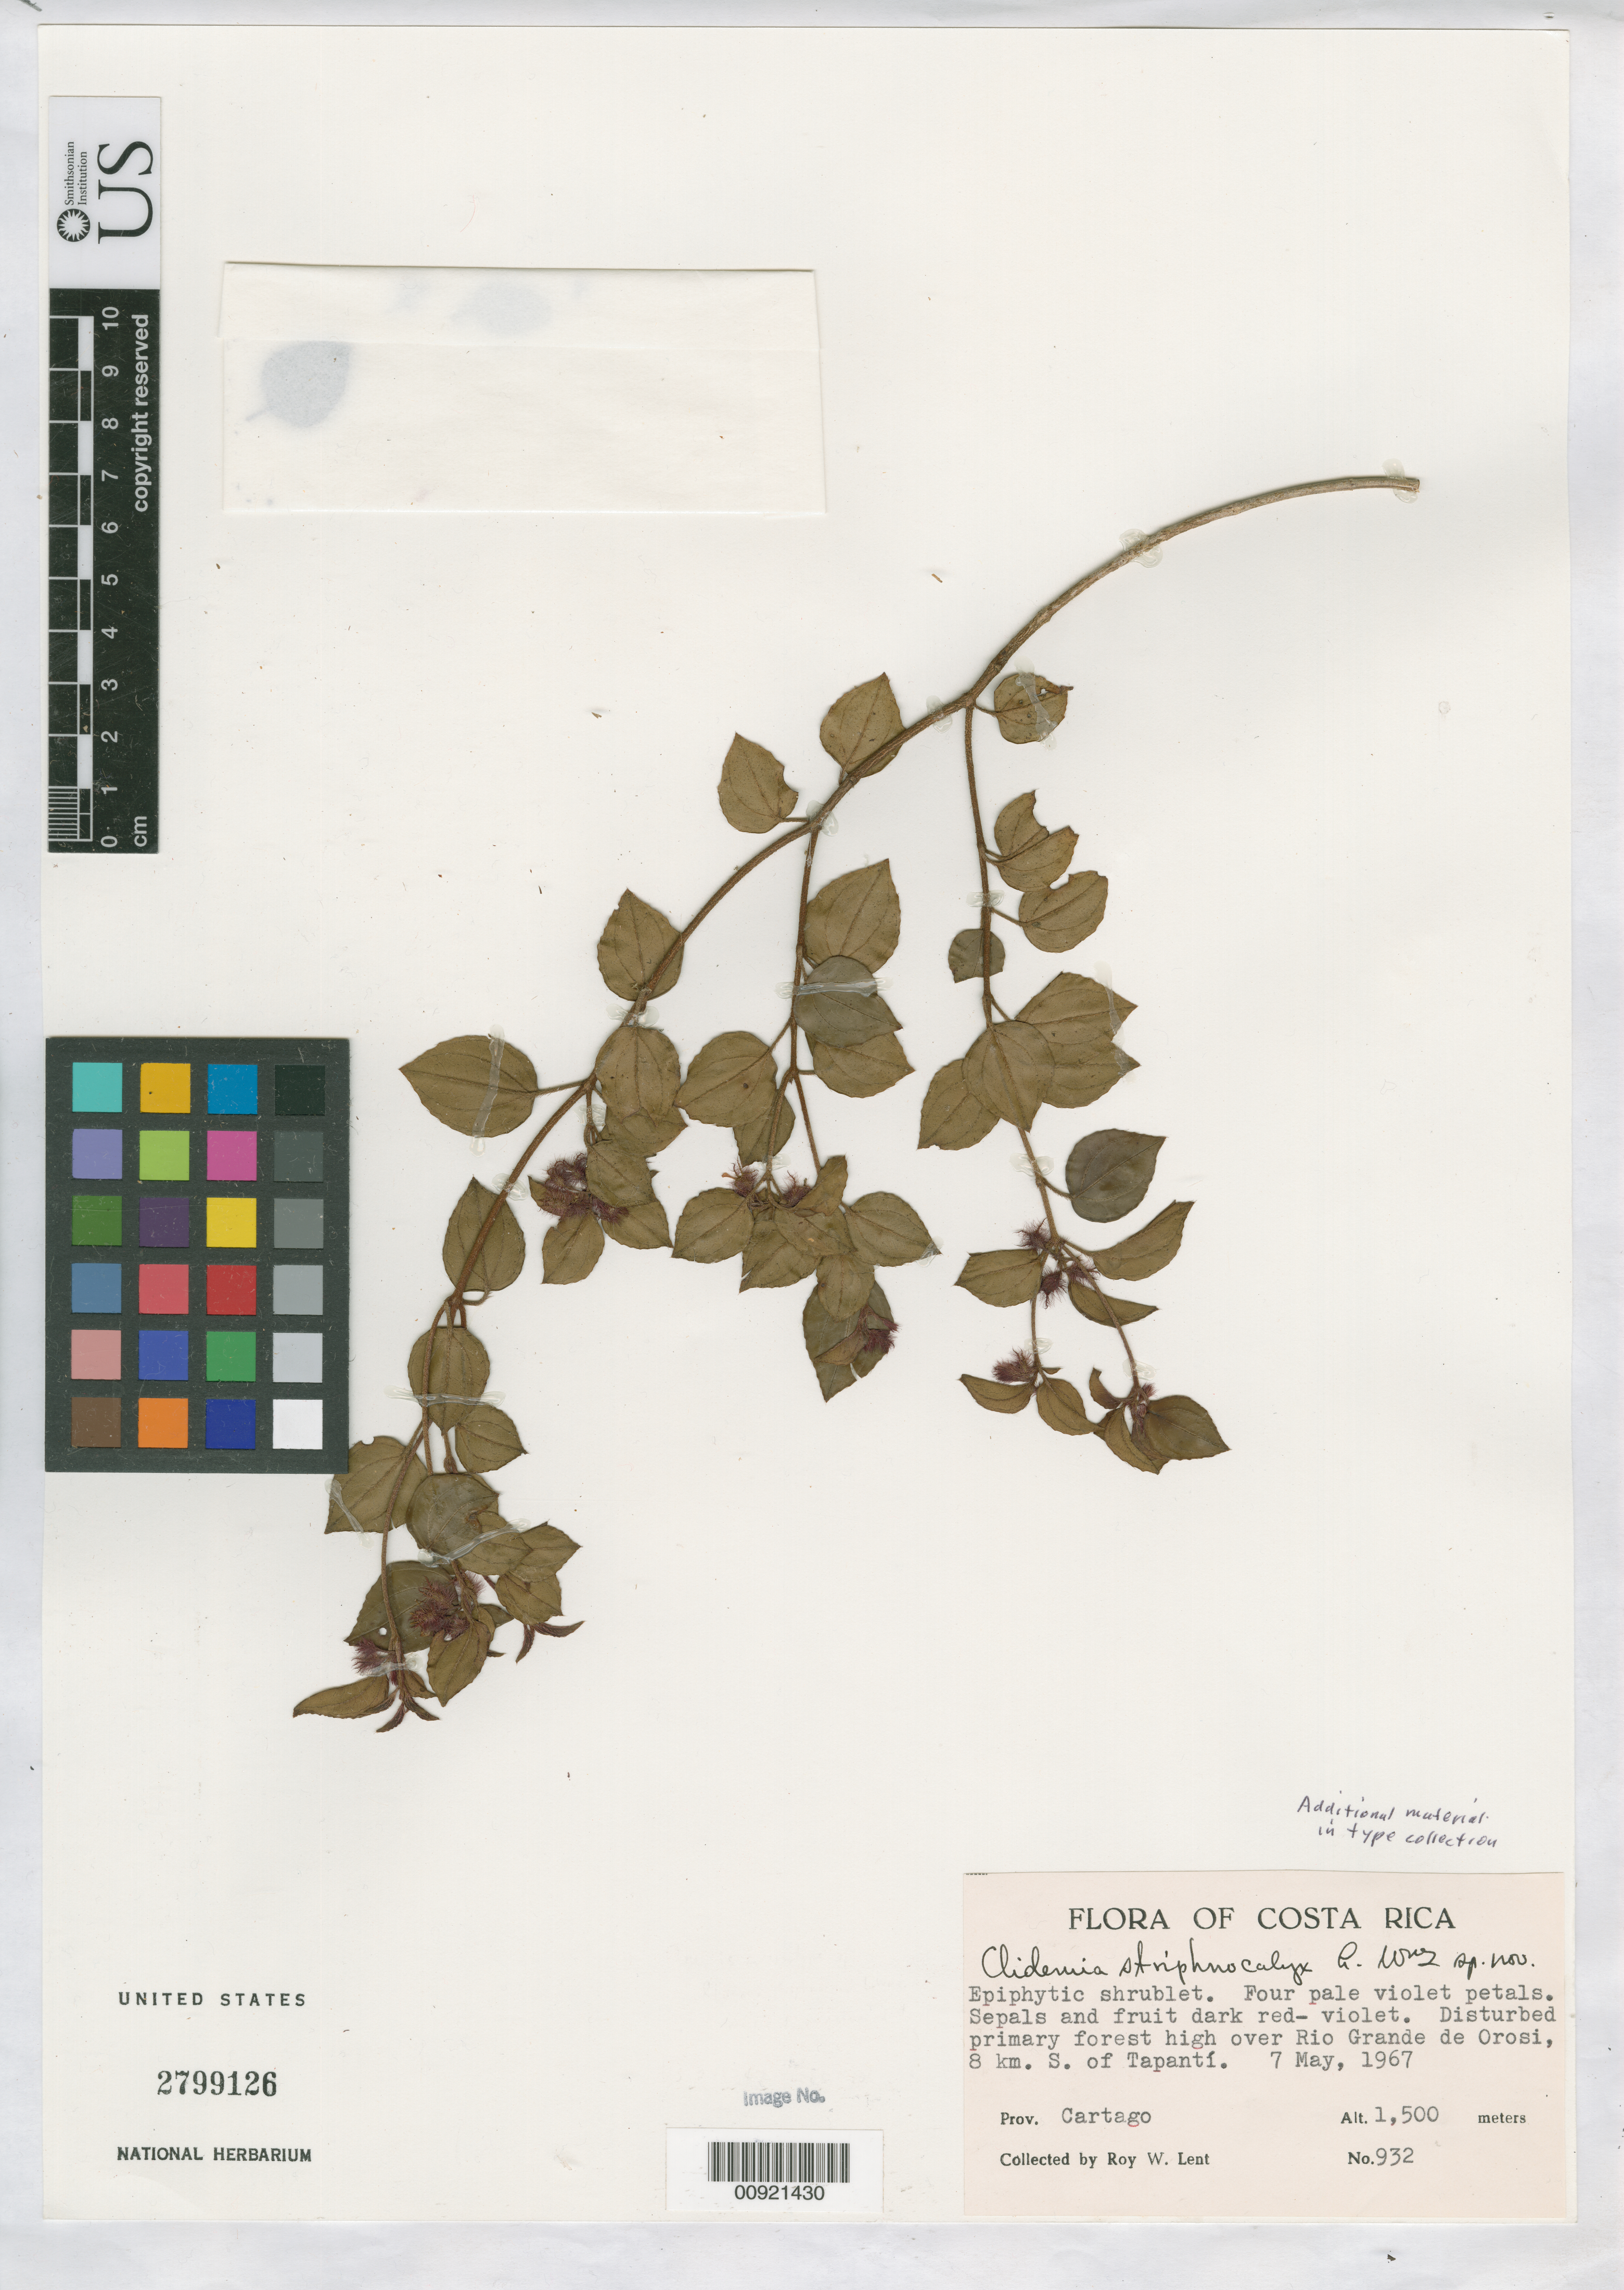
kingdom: Plantae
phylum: Tracheophyta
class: Magnoliopsida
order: Myrtales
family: Melastomataceae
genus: Clidemia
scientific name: Clidemia striphnocalyx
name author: L.O. Williams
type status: Isotype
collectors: R. W. Lent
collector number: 932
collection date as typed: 07 May 1967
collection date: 1967-05-07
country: Costa Rica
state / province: Cartago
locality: Disturbed primary forest high over Rio Grande de Orosi, 8 km S of Tapanti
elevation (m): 1500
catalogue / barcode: US 2799126